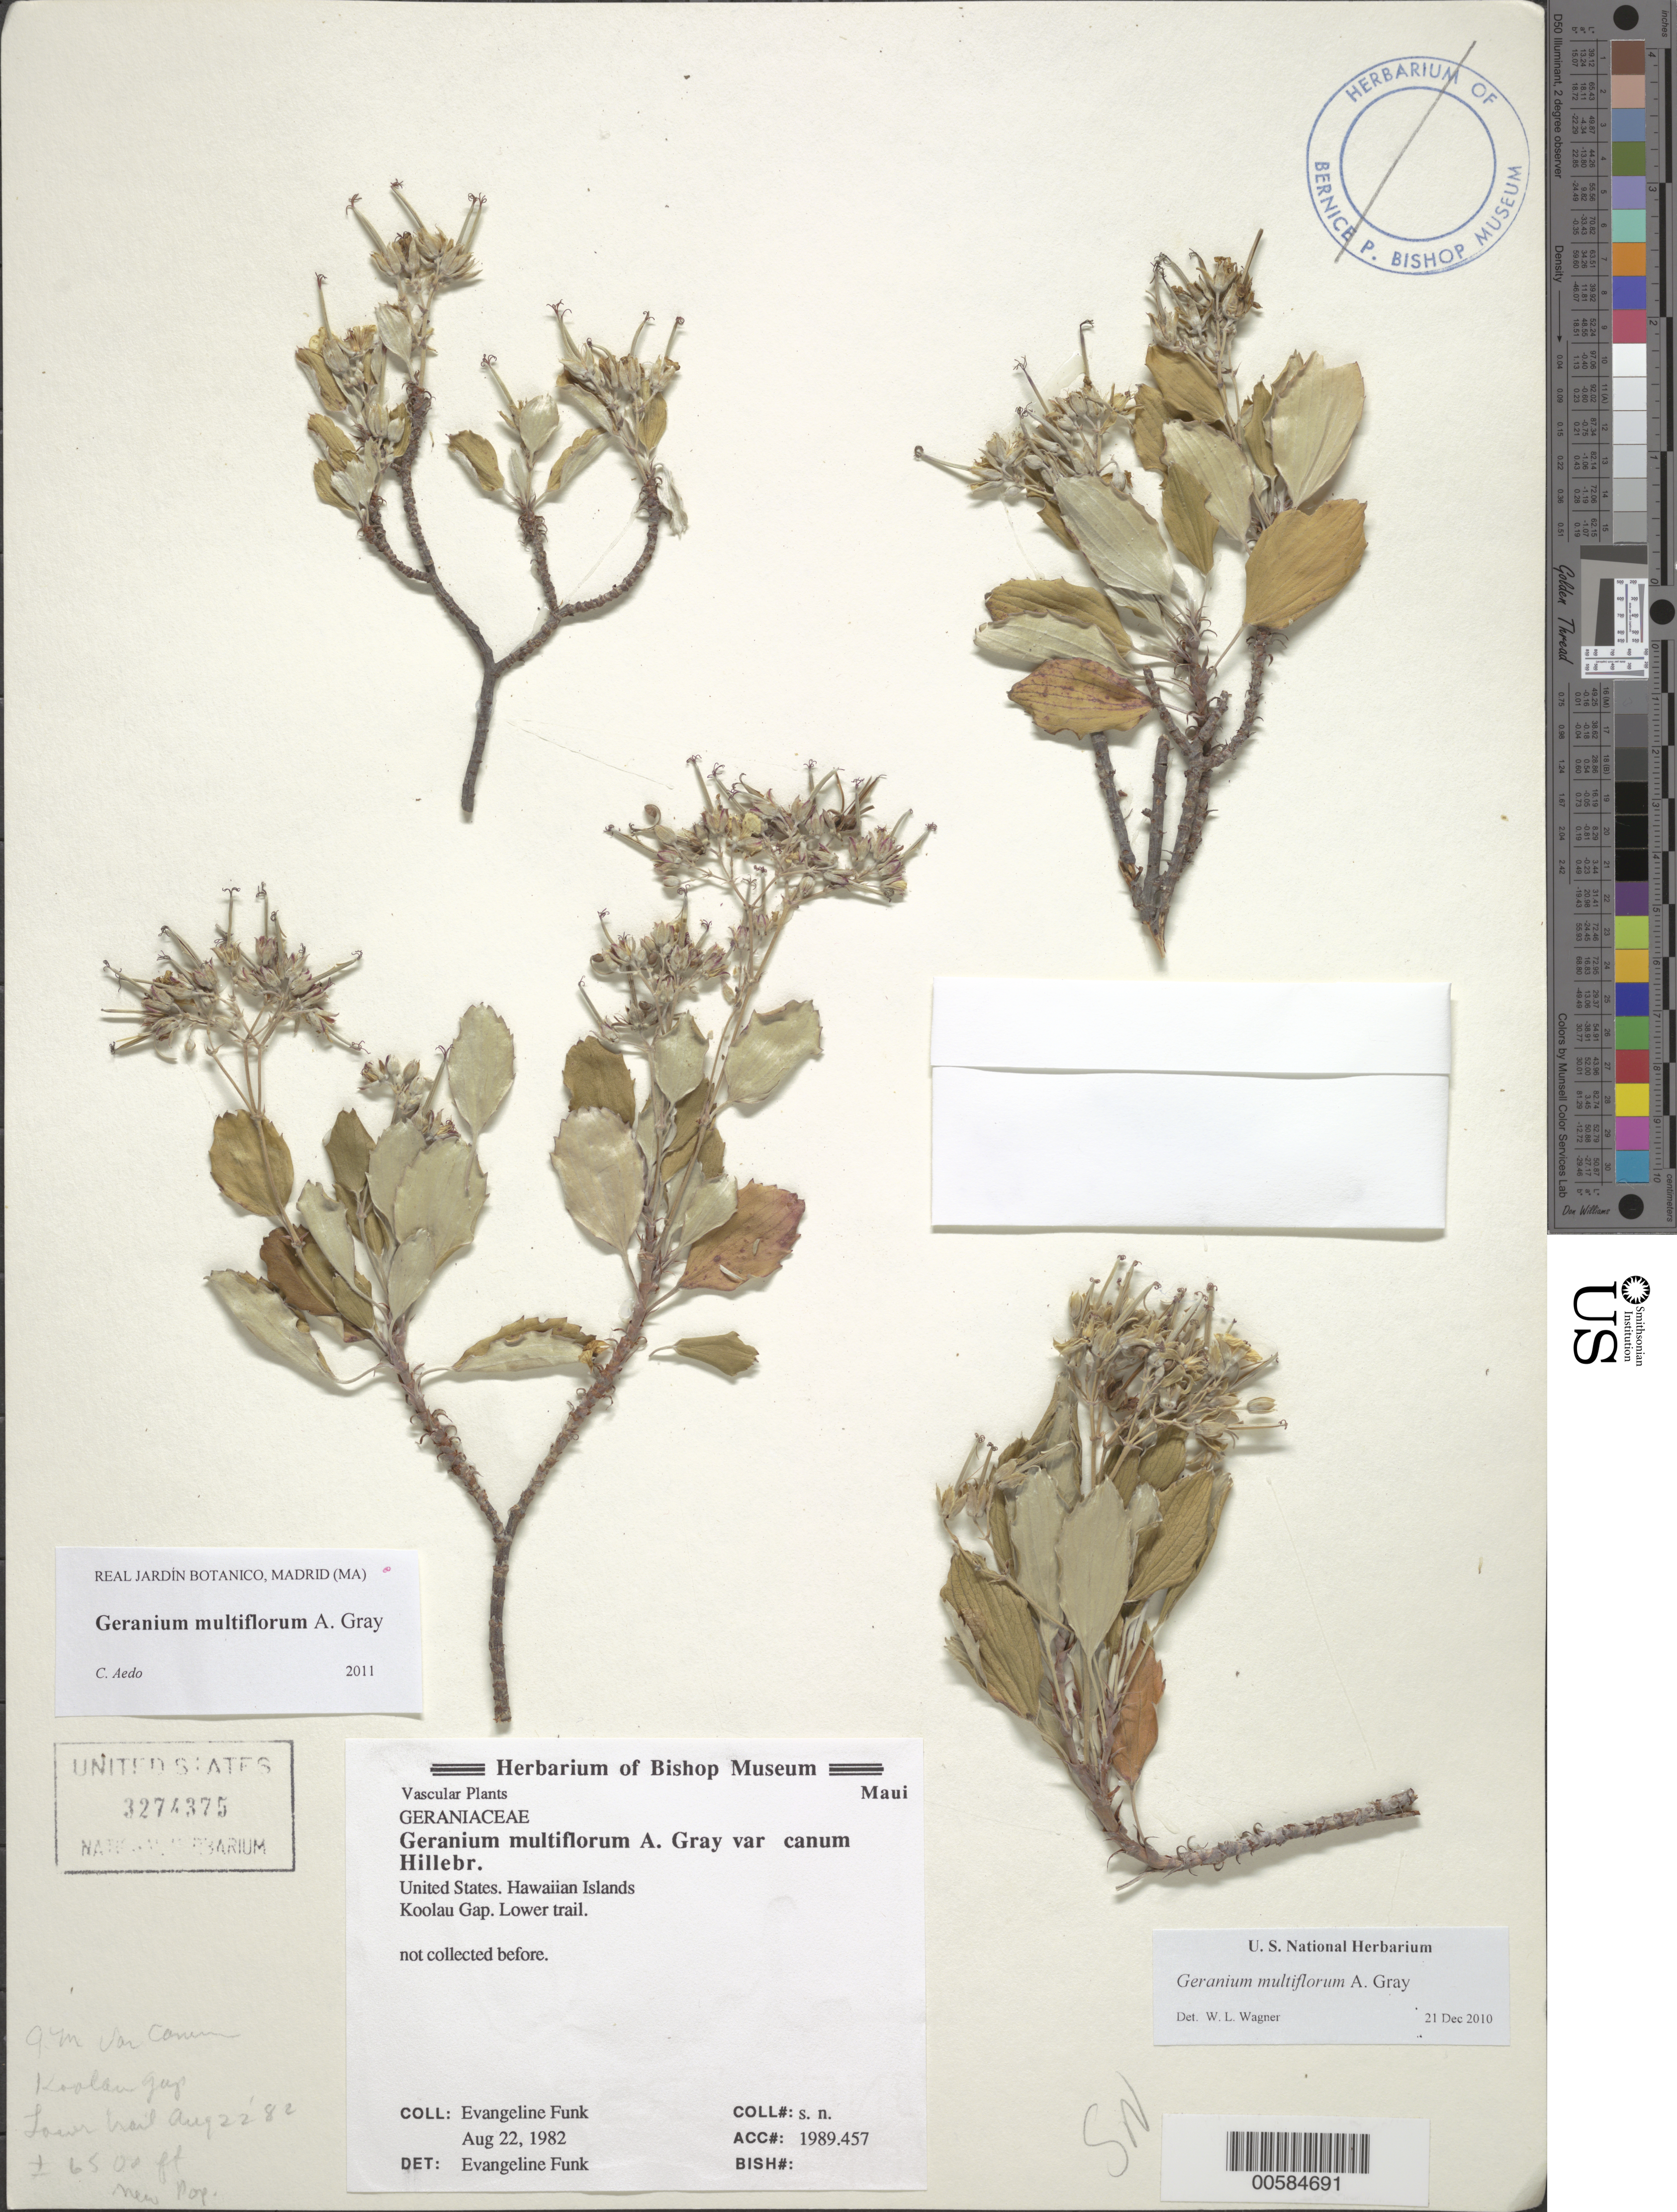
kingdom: Plantae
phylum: Tracheophyta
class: Magnoliopsida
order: Geraniales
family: Geraniaceae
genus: Geranium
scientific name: Geranium multiflorum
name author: A. Gray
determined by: Aedo, C.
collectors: E. Funk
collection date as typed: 22 Aug 1982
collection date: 1982-08-22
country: United States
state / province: Hawaii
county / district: Maui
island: Maui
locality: Koolau Gap. Lower trail.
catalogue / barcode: US 3274375